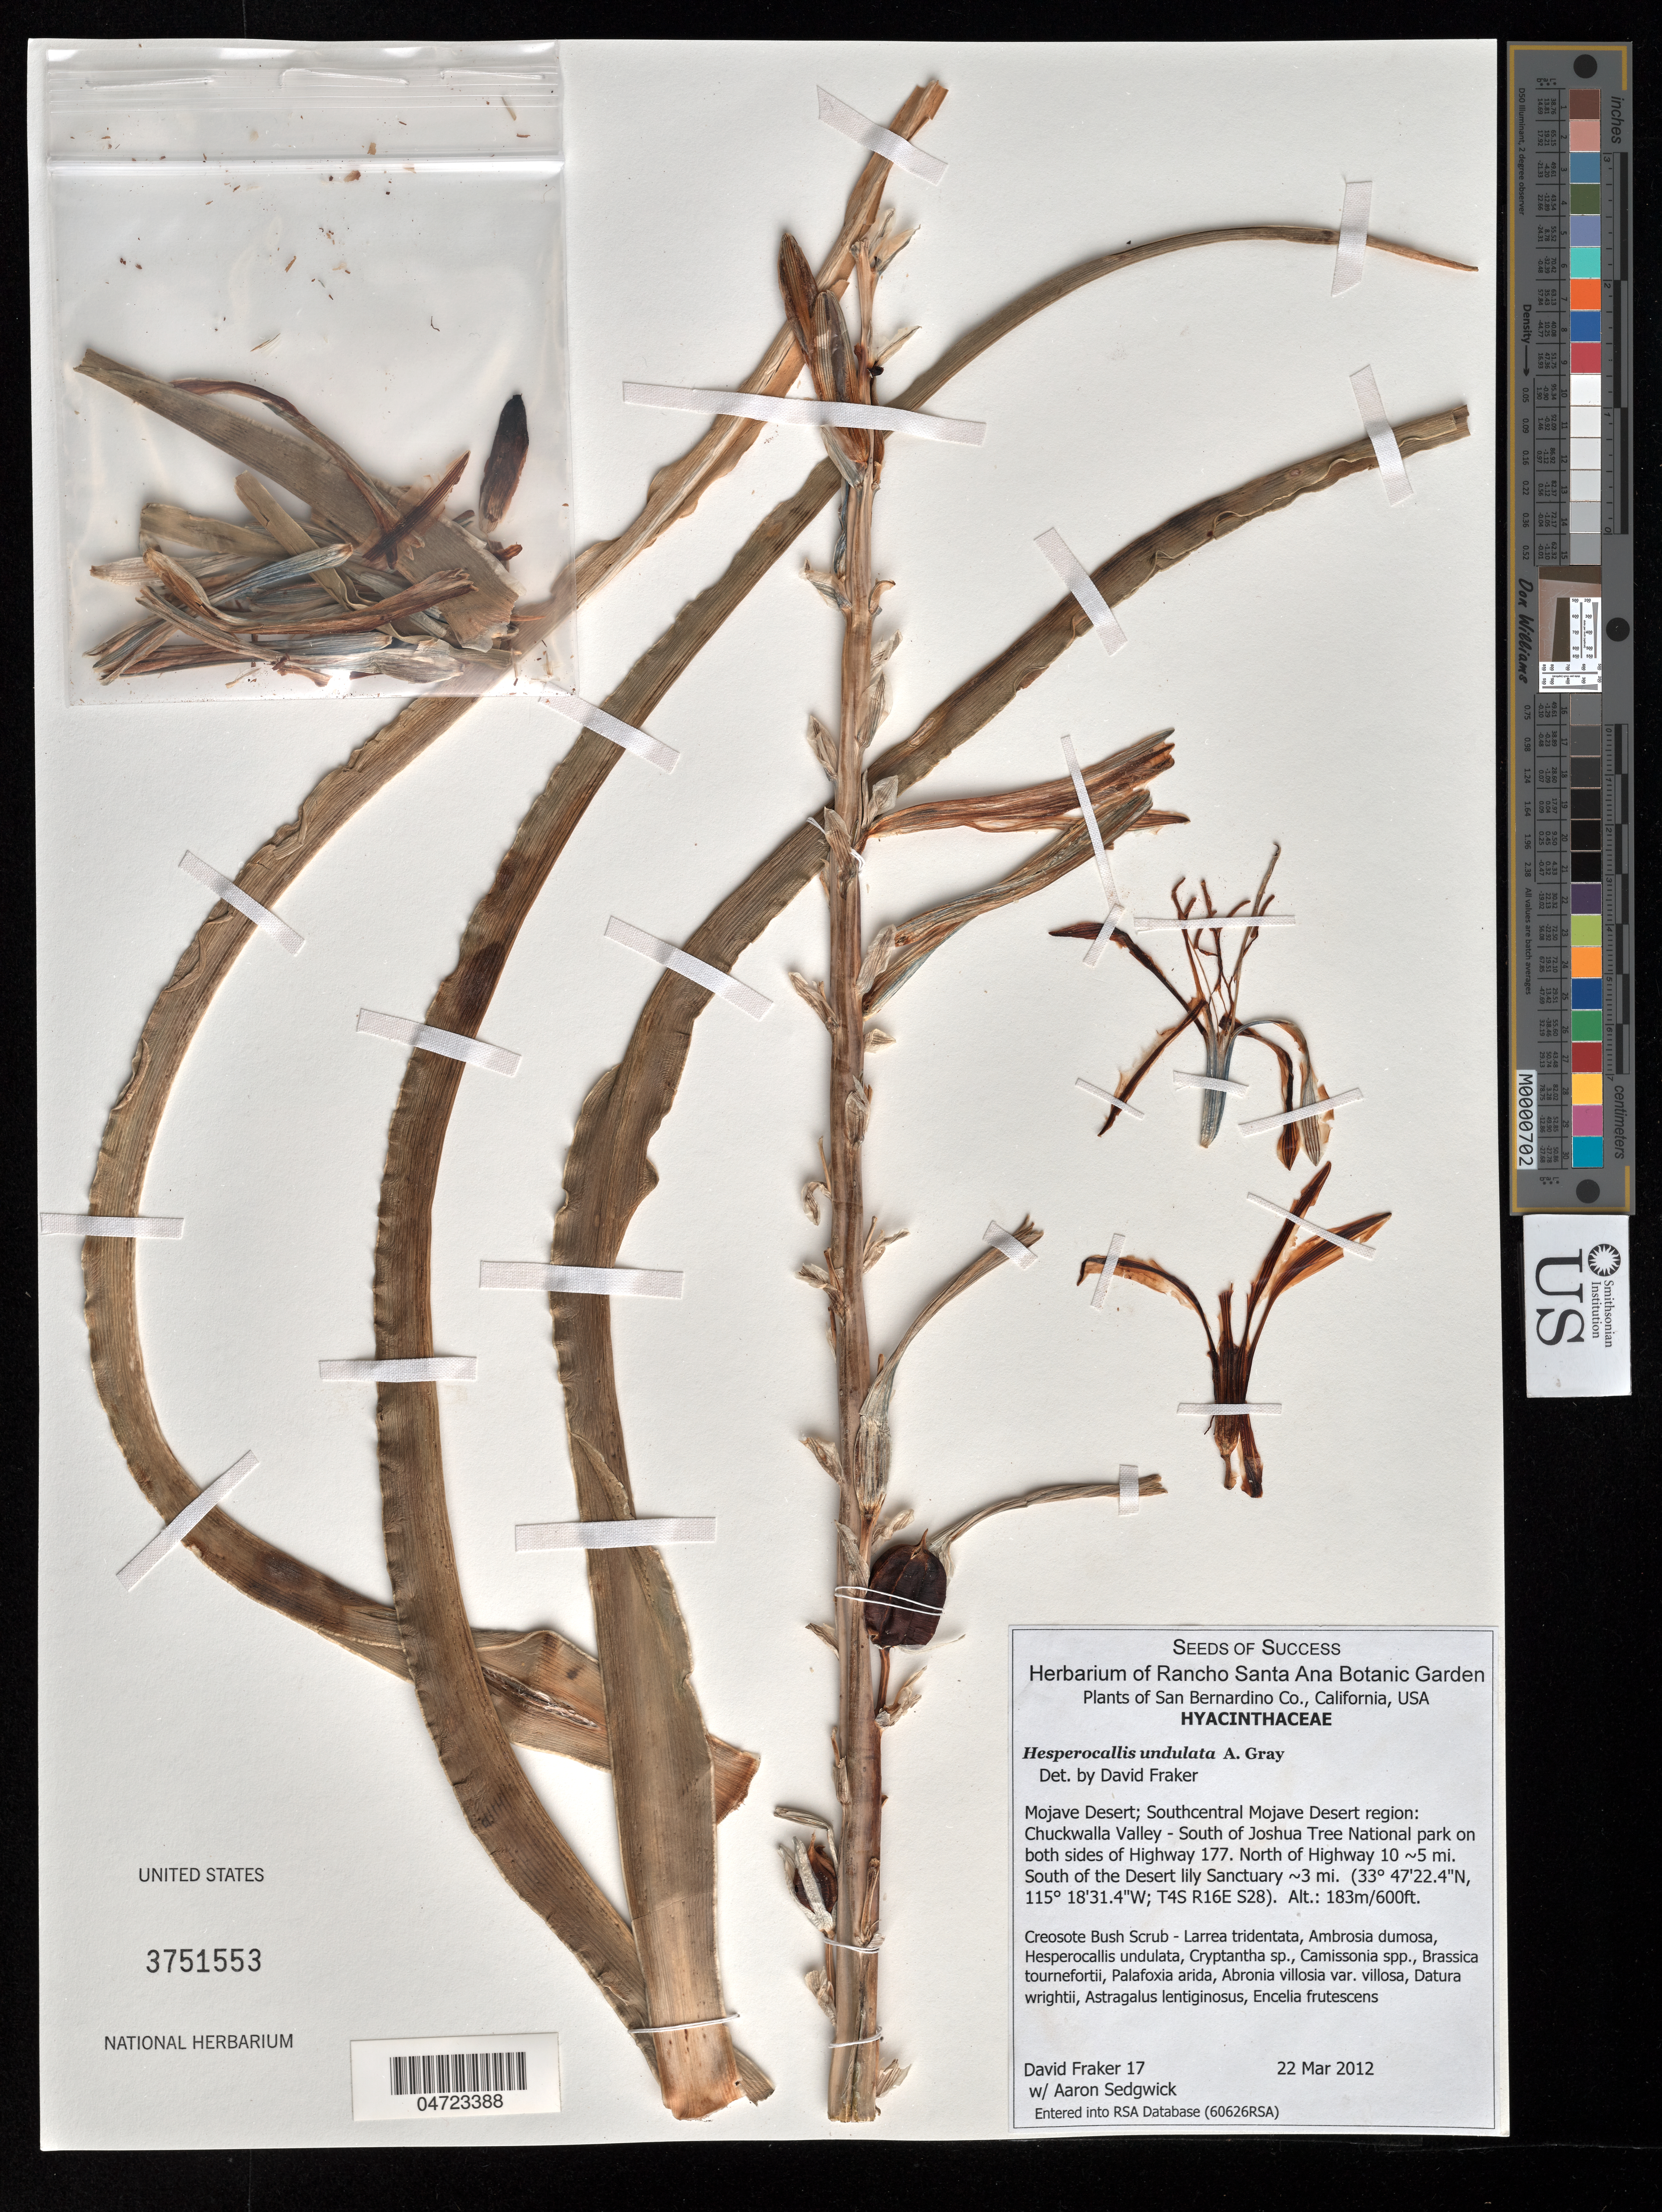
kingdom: Plantae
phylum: Tracheophyta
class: Liliopsida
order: Asparagales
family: Asparagaceae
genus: Hesperocallis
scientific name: Hesperocallis undulata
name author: A. Gray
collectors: D. Fraker & A. Sedgwick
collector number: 17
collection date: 2012-03-22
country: United States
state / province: California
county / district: San Bernardino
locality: San Bernardino Co. Mojave Desert; Southcentral Mojave Desert region: Chuckwalla Valley - South of Joshua Tree National park on both sides of Highway 177. North of Highway 10 ~5 mi. South of the Desert lily Sanctuary ~3 mi. (T4S R16E S28).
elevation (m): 183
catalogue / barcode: US 3751553